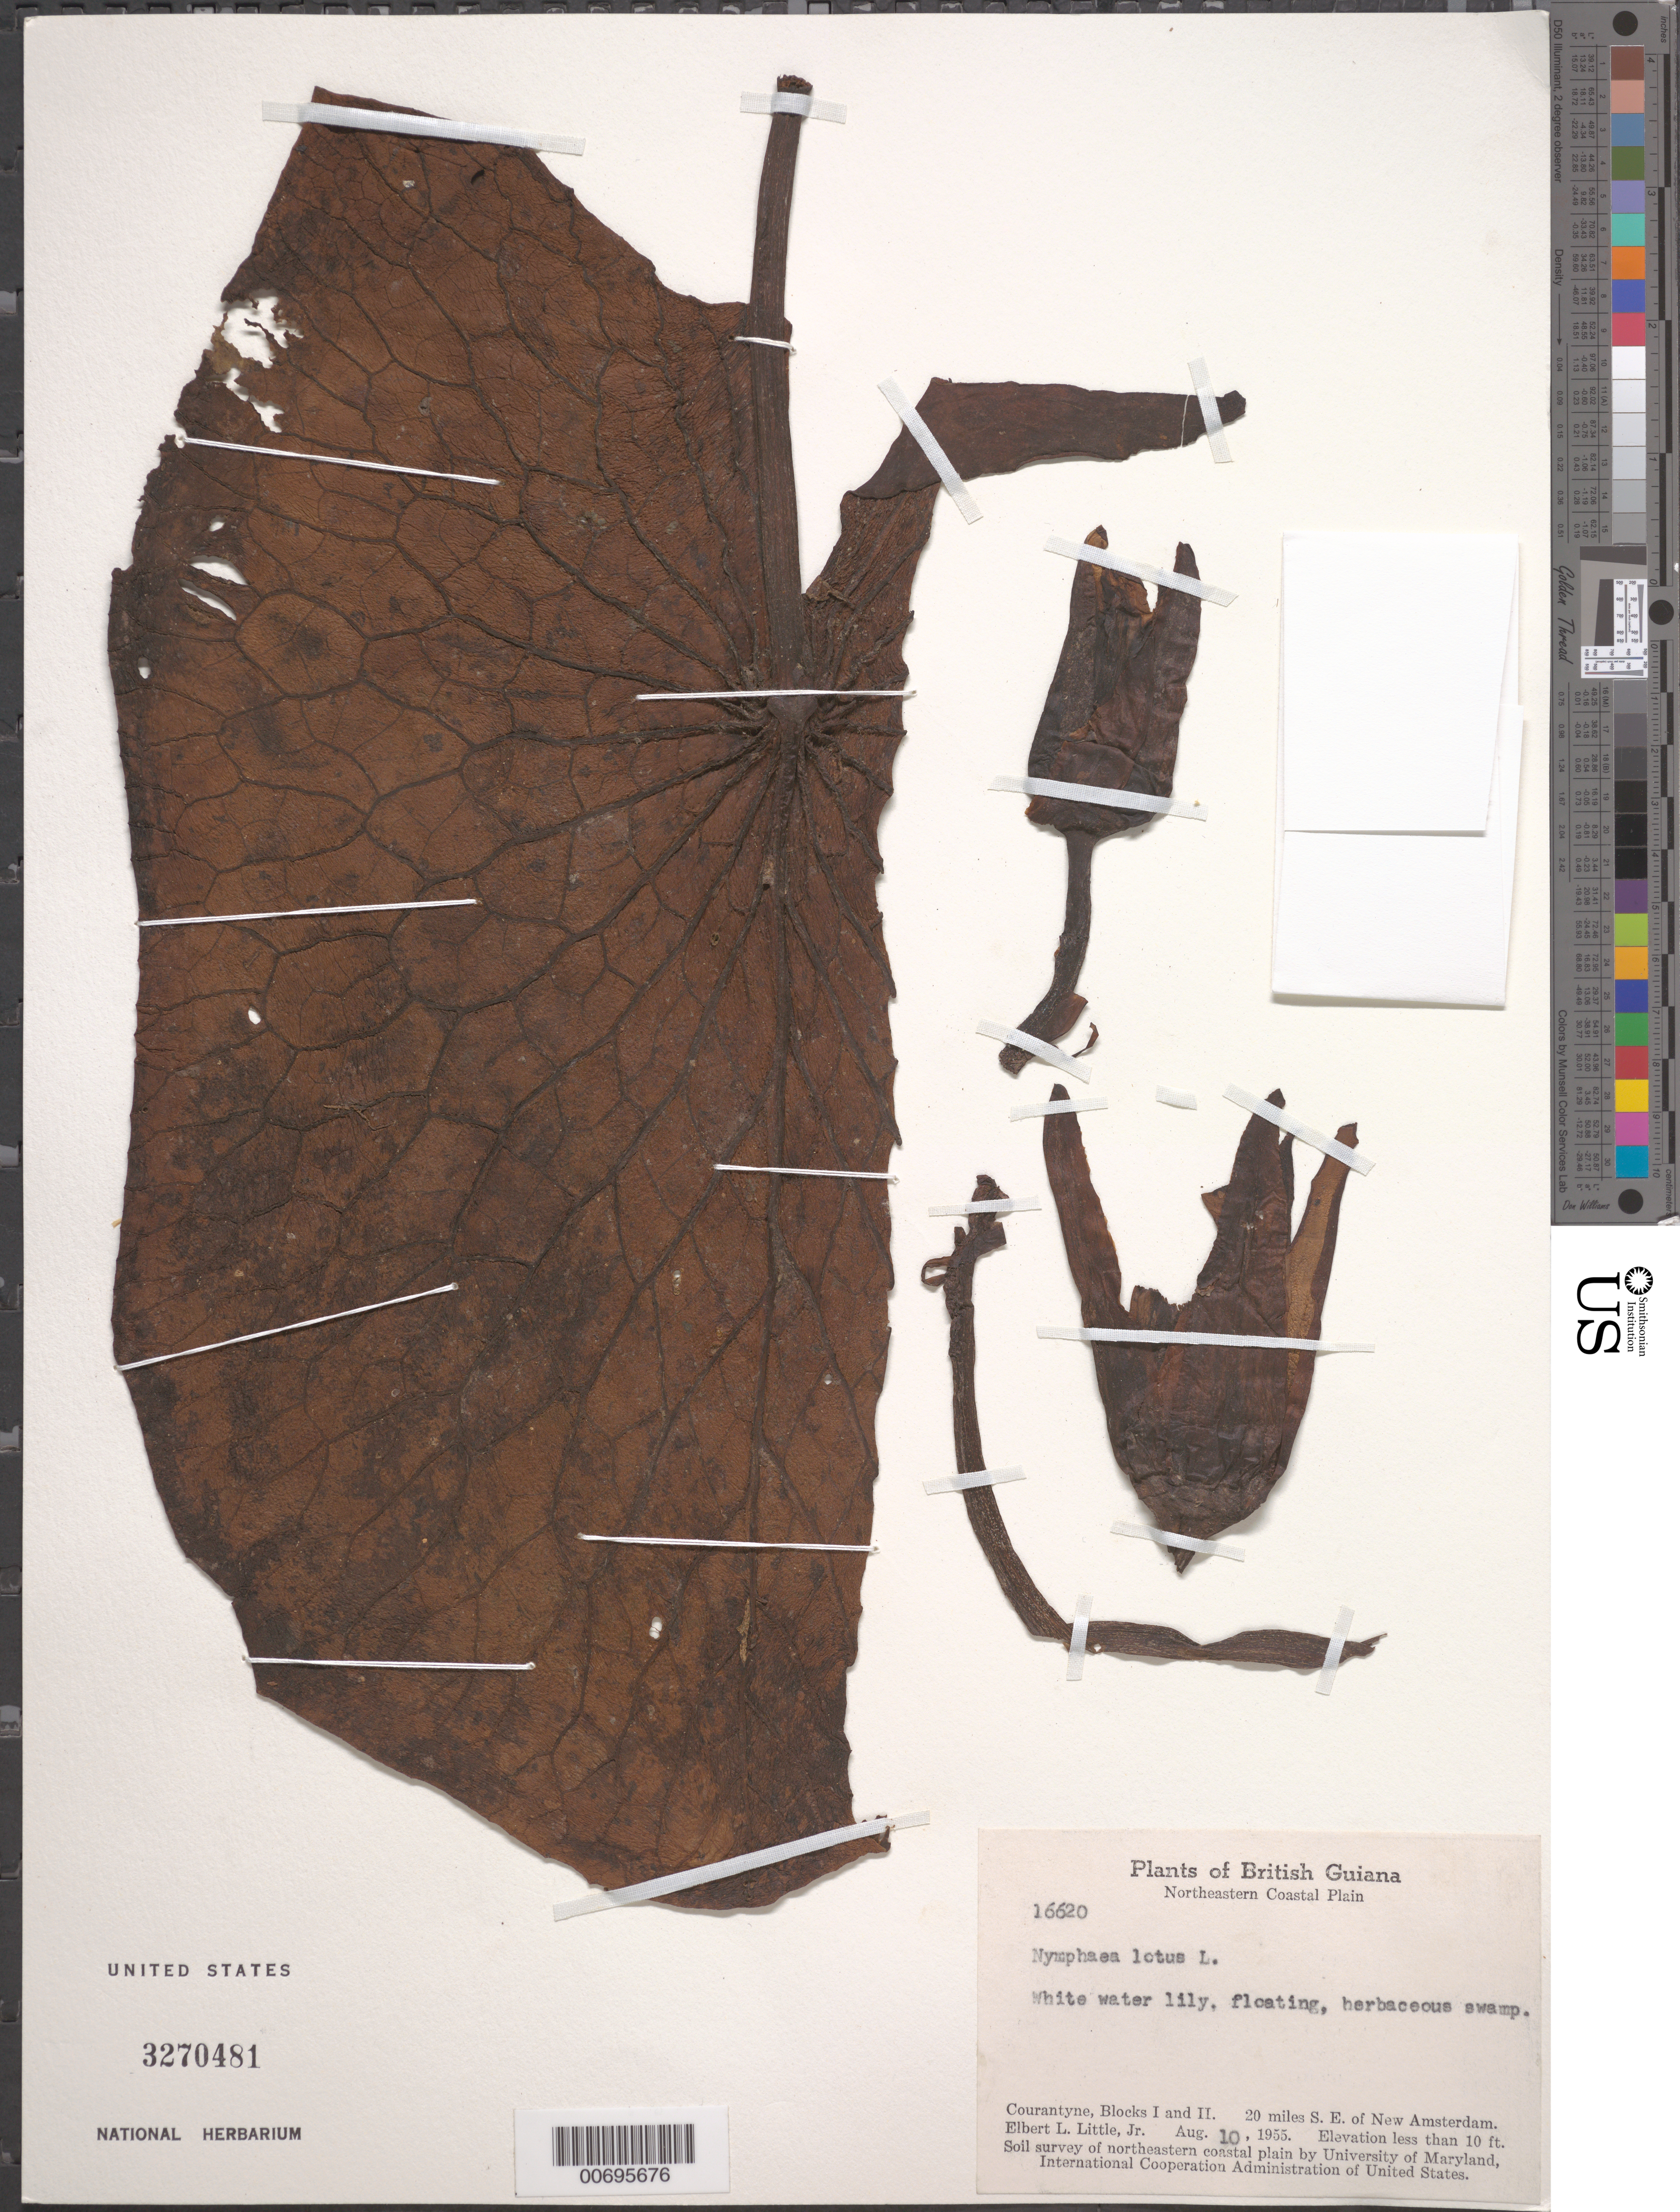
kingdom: Plantae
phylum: Tracheophyta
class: Magnoliopsida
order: Nymphaeales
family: Nymphaeaceae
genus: Nymphaea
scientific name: Nymphaea lotus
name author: L.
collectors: E. L. Little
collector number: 16620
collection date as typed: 10-Aug-55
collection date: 1955-08-10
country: Guyana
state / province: E. Berbice-Corentyne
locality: Courantyne, Blocks I & II. 20 mi. SE of New Amsterdam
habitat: Floating, herbaceous swamp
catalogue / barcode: US 3270481